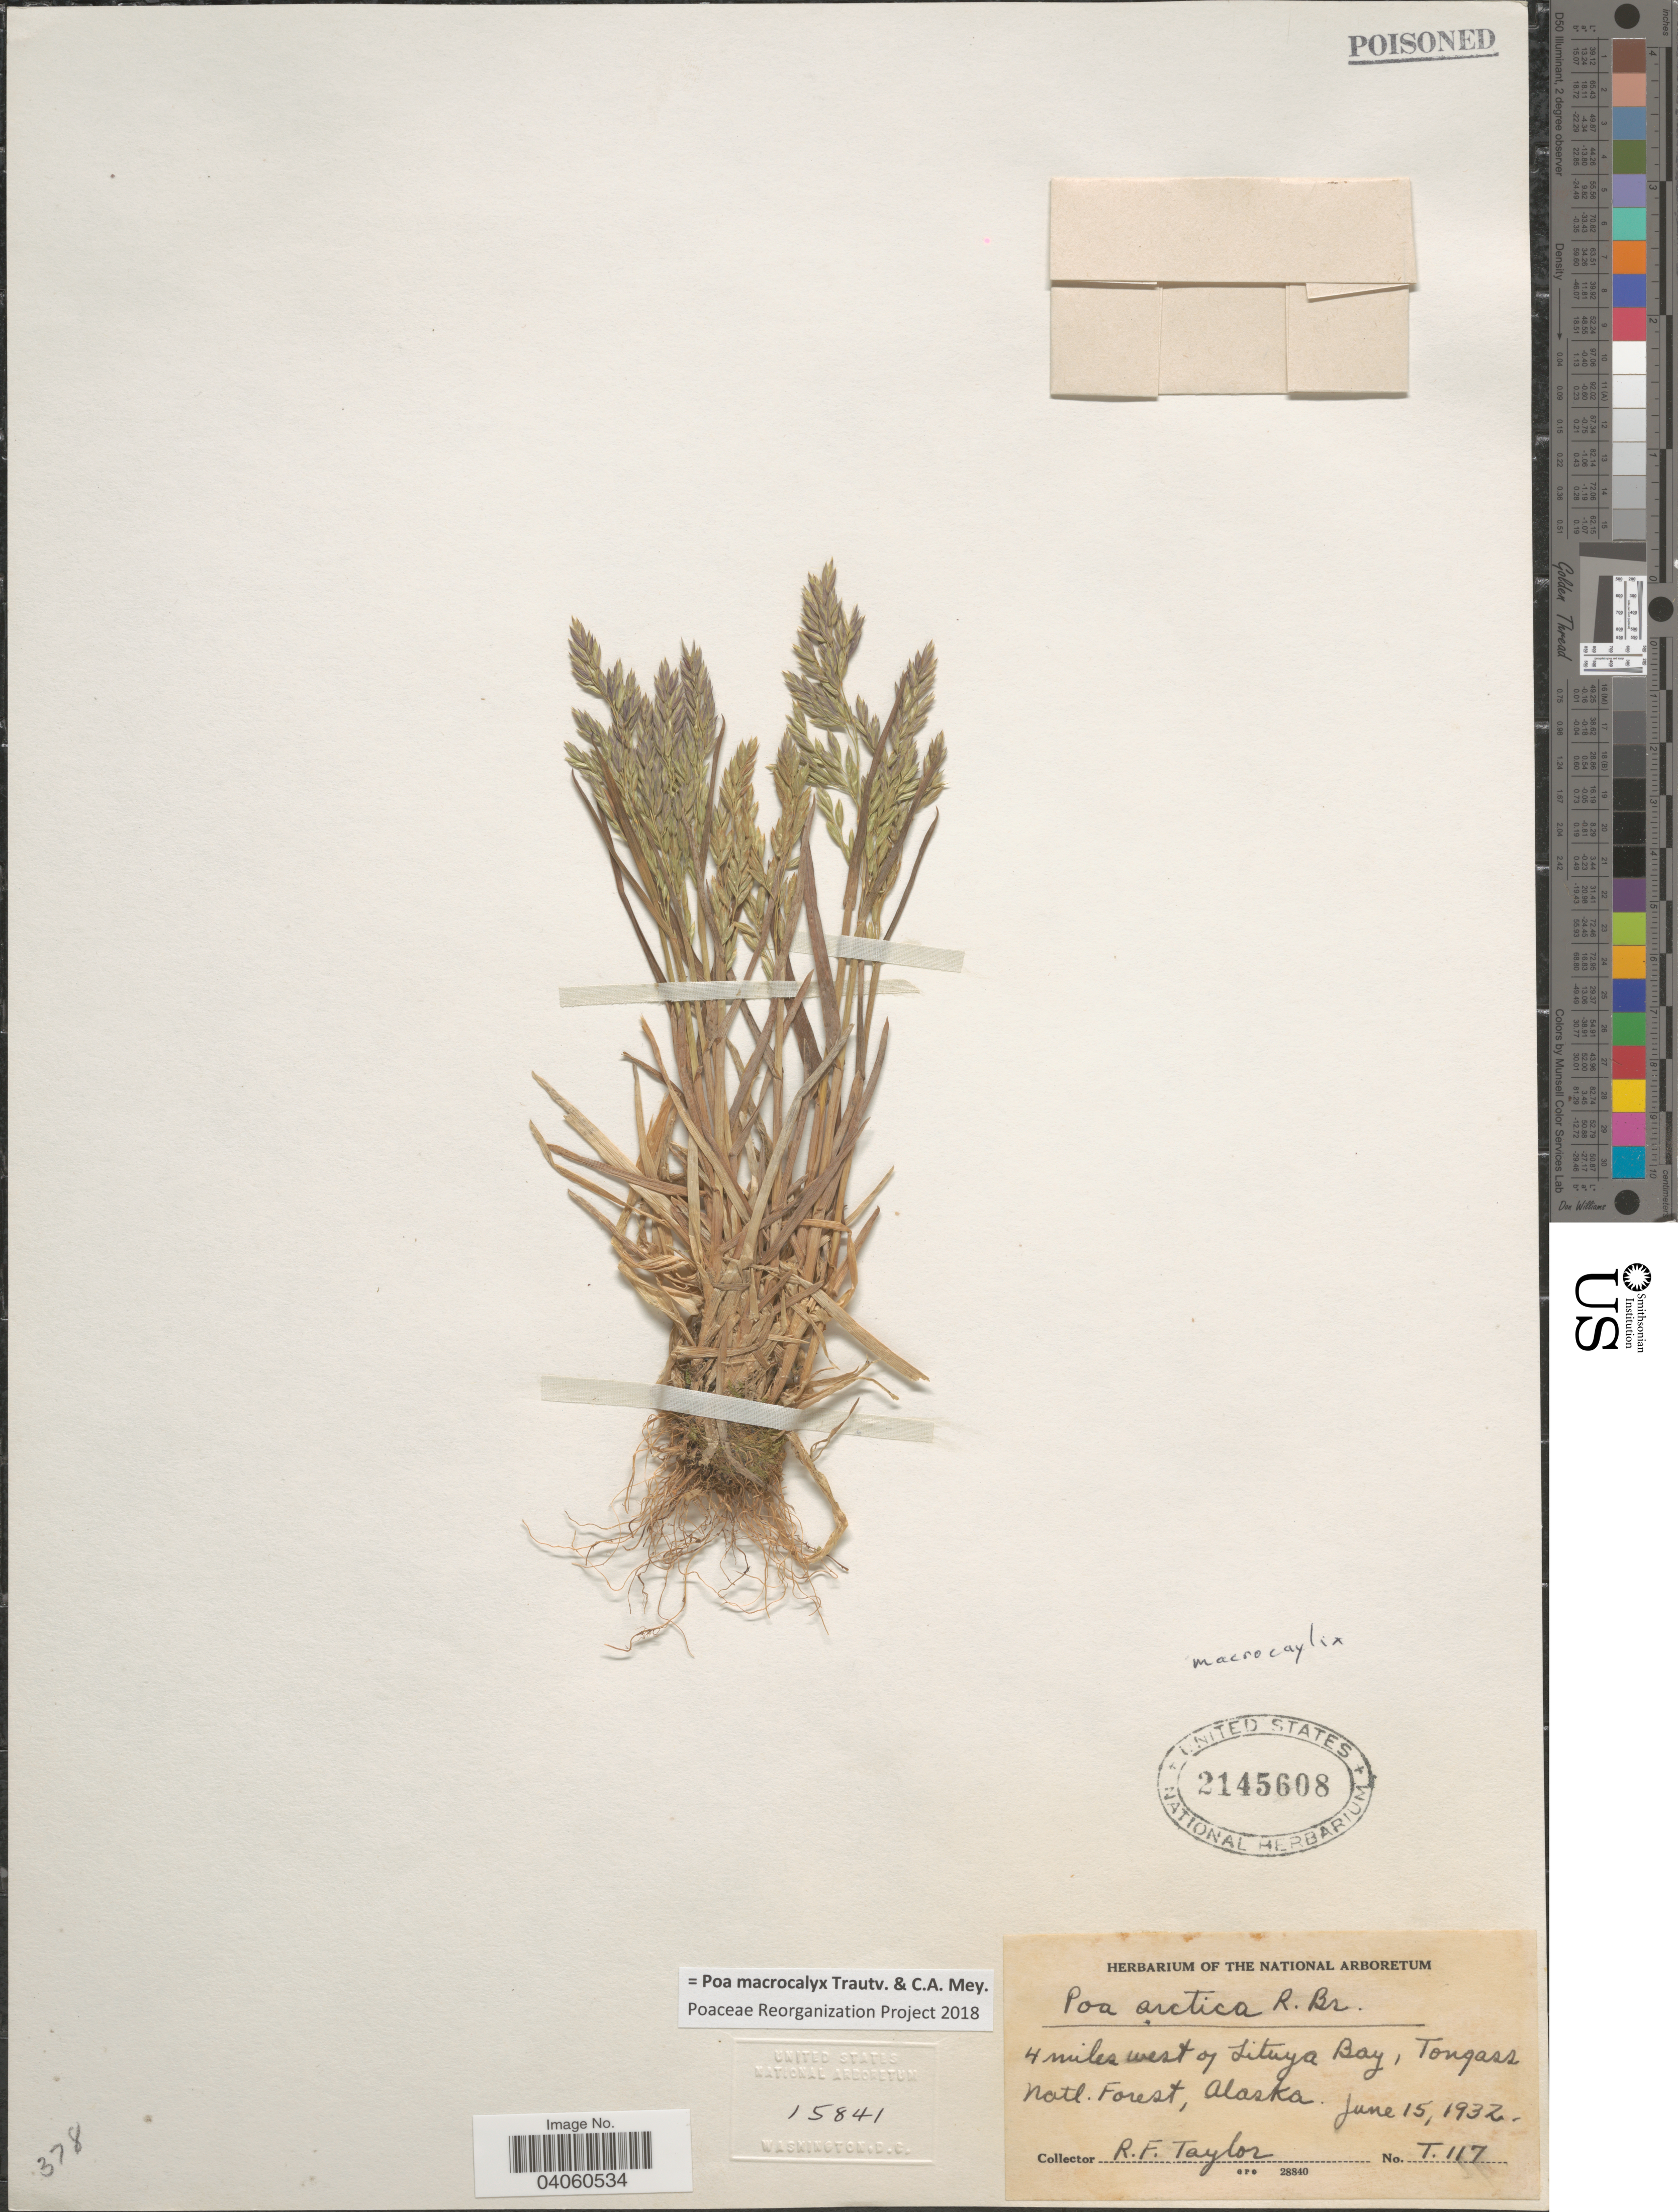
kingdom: Plantae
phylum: Tracheophyta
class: Liliopsida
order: Poales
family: Poaceae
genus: Poa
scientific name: Poa macrocalyx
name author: Trautv. & C.A. Mey.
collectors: R. Taylor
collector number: T117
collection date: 1932-06-15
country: United States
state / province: Alaska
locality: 4 miles west of Lituya Bay, Tongass Natl. Forest.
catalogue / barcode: US 2145608